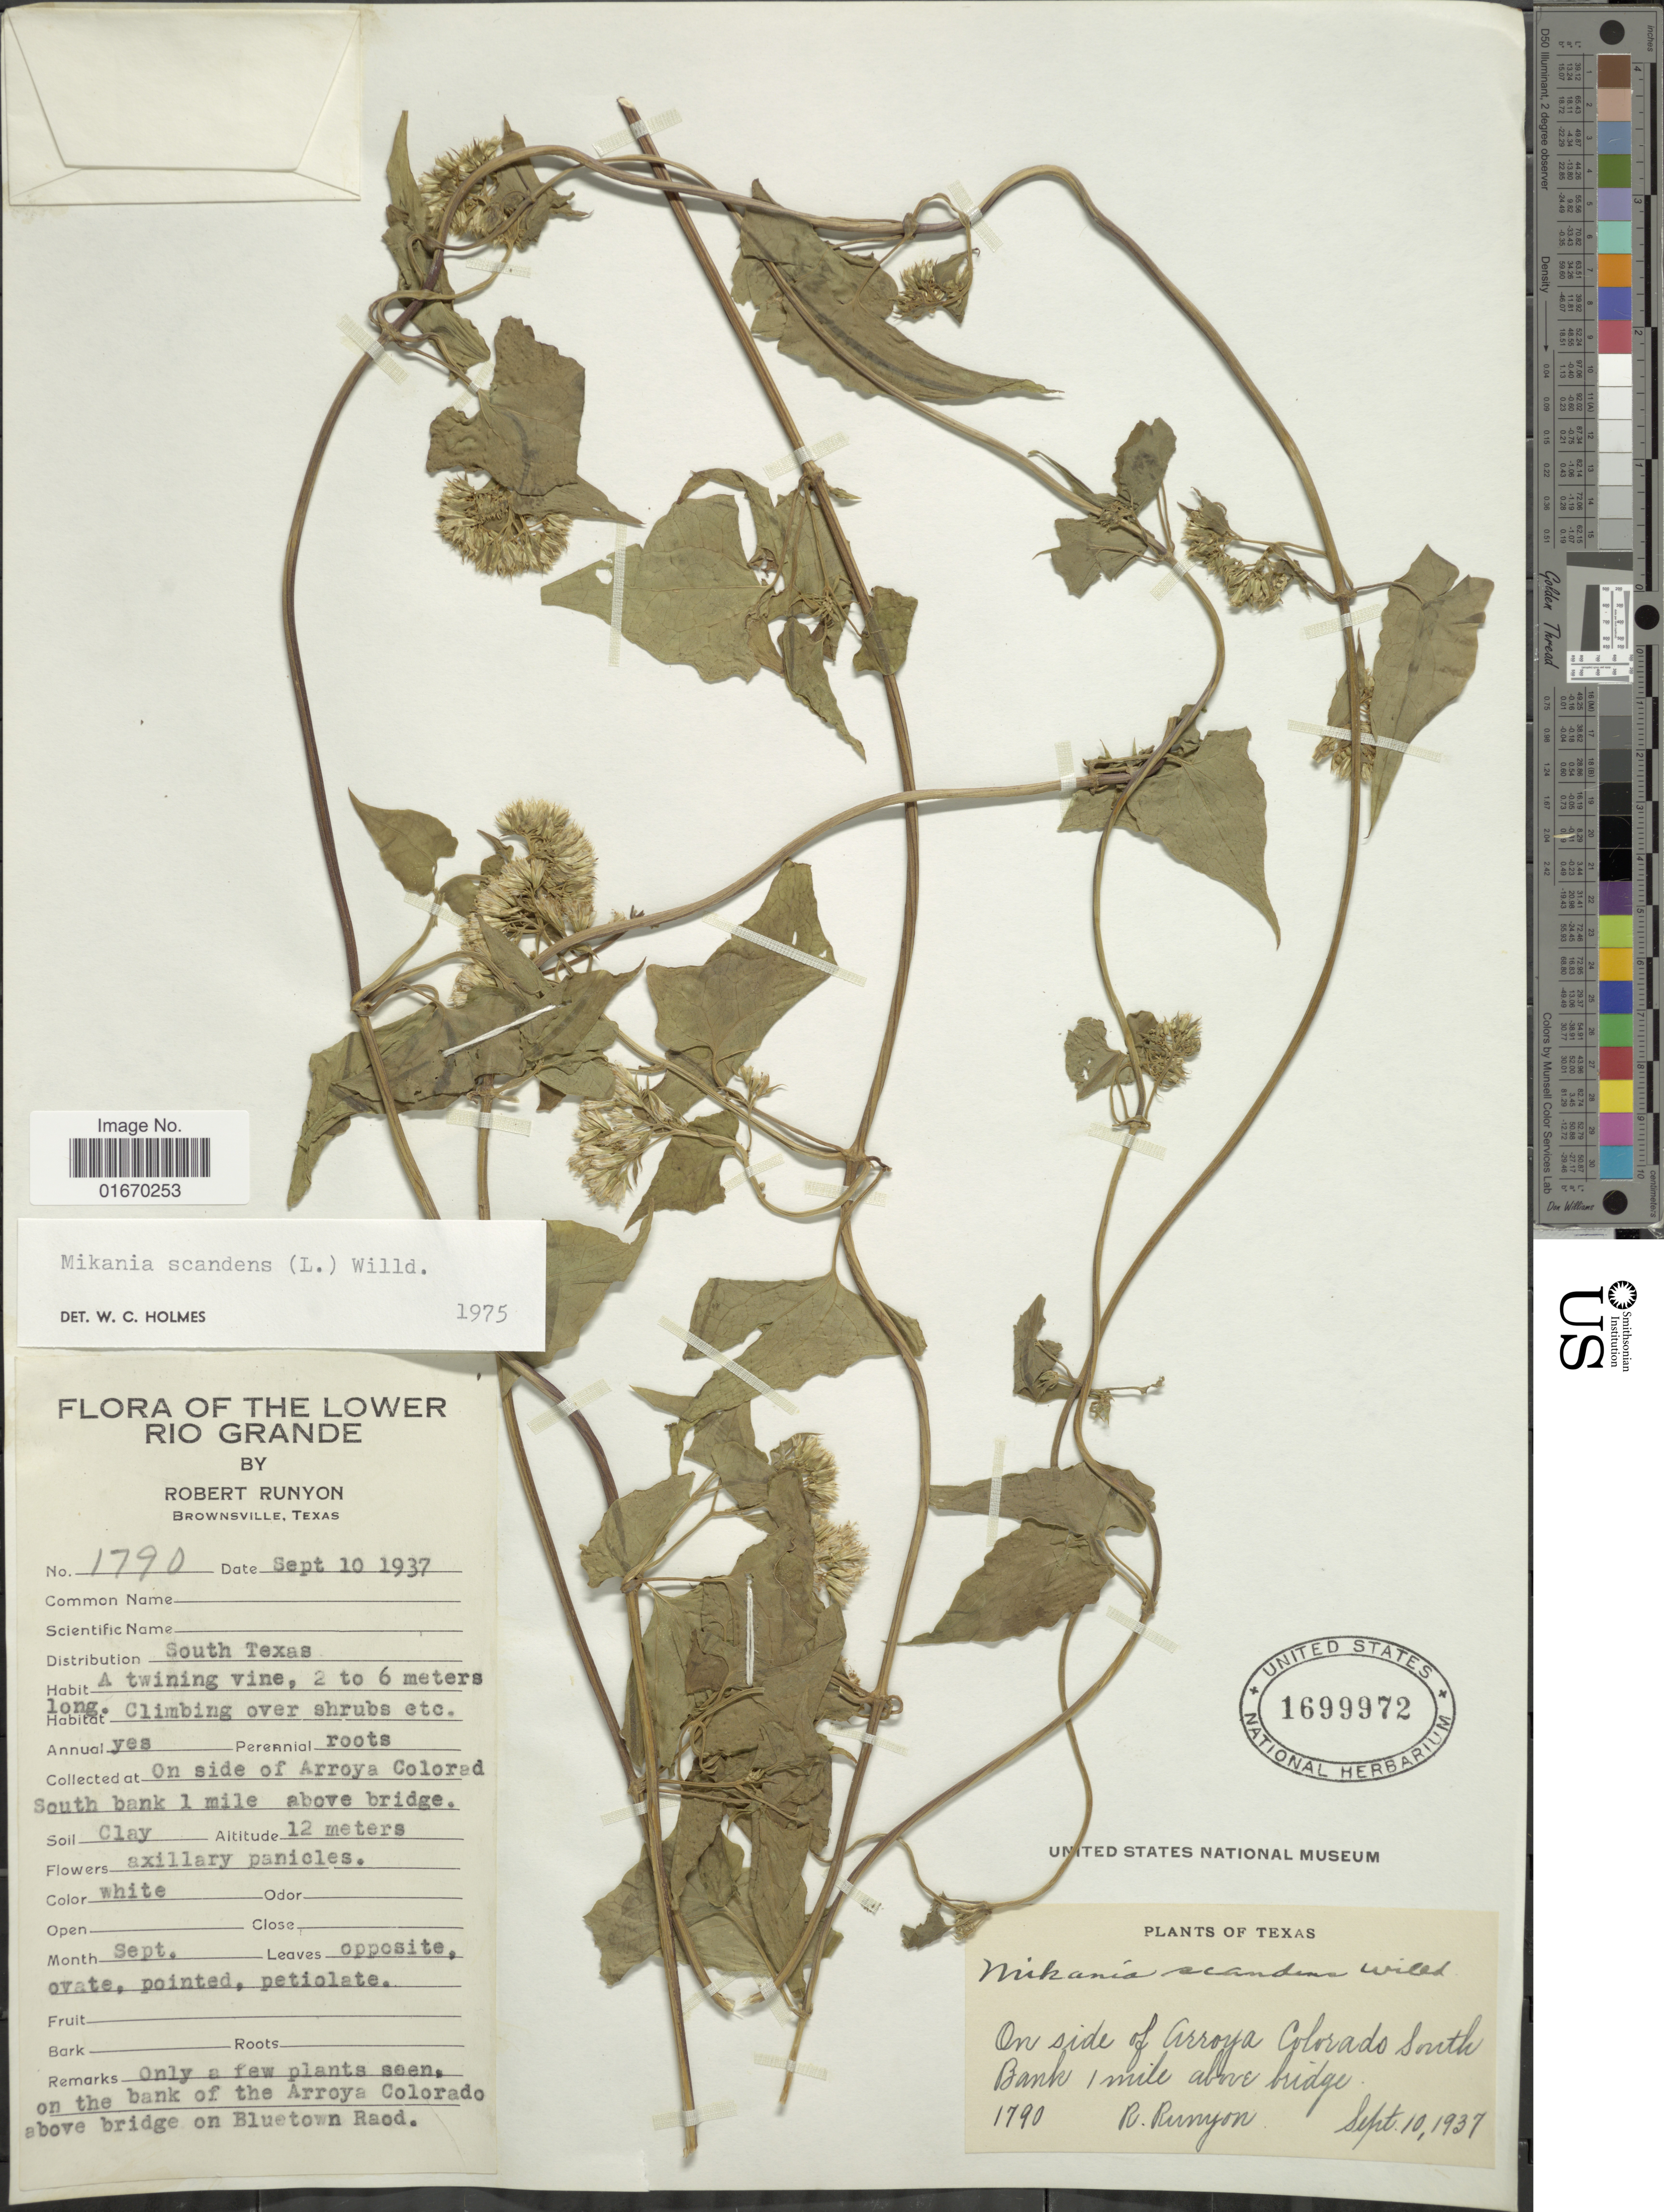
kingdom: Plantae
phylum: Tracheophyta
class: Magnoliopsida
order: Asterales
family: Asteraceae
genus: Mikania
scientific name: Mikania scandens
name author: (L.) Willd.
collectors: R. Runyon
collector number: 1790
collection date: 1937-09-10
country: United States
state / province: Texas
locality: Lower Rio Grande, On side of Arroya Colorado South Bank 1 mile above bridge, on the bank of the Arroya Colorado above bridge on Bluetown road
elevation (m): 12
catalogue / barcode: US 1699972